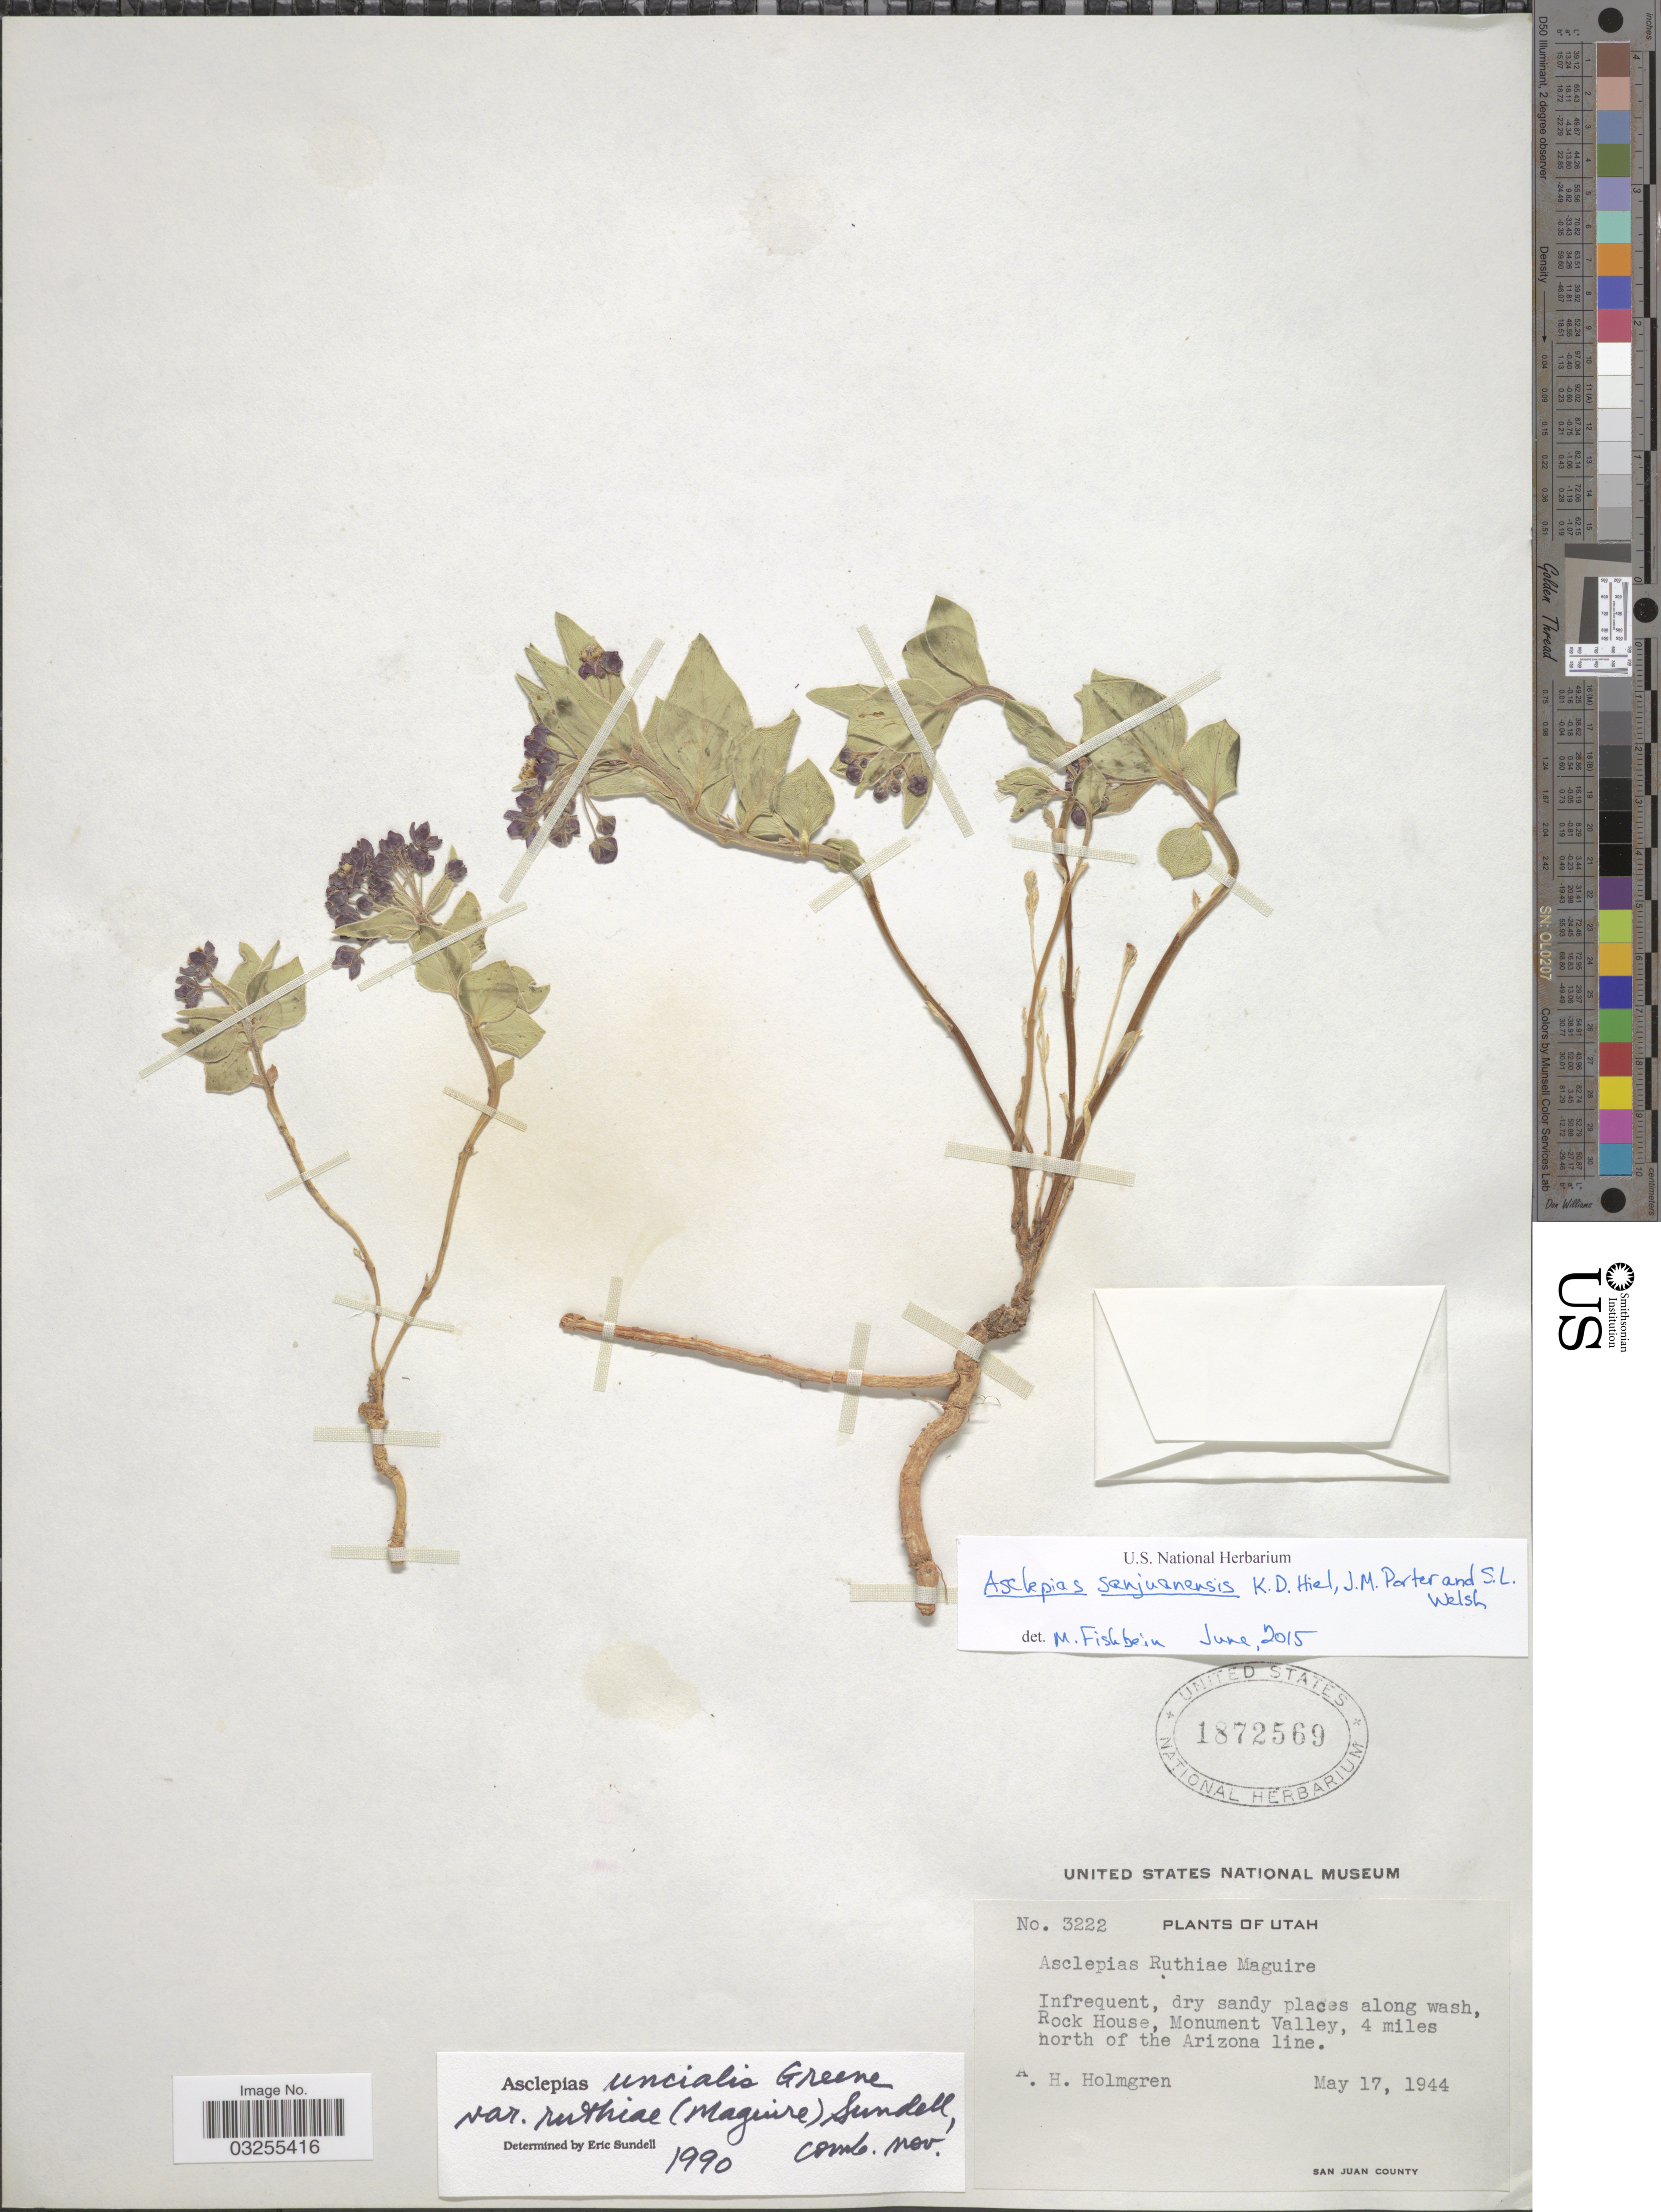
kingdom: Plantae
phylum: Tracheophyta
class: Magnoliopsida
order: Gentianales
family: Apocynaceae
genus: Asclepias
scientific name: Asclepias sanjuanensis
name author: K.D. Heil et al.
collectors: A. H. Holmgren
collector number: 3222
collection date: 1944-05-17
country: United States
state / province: Utah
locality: Infrequent, dry sandy places along wash, Rock House, Monument Valley, 4 miles north of the Arizona line.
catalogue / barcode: US 1872569